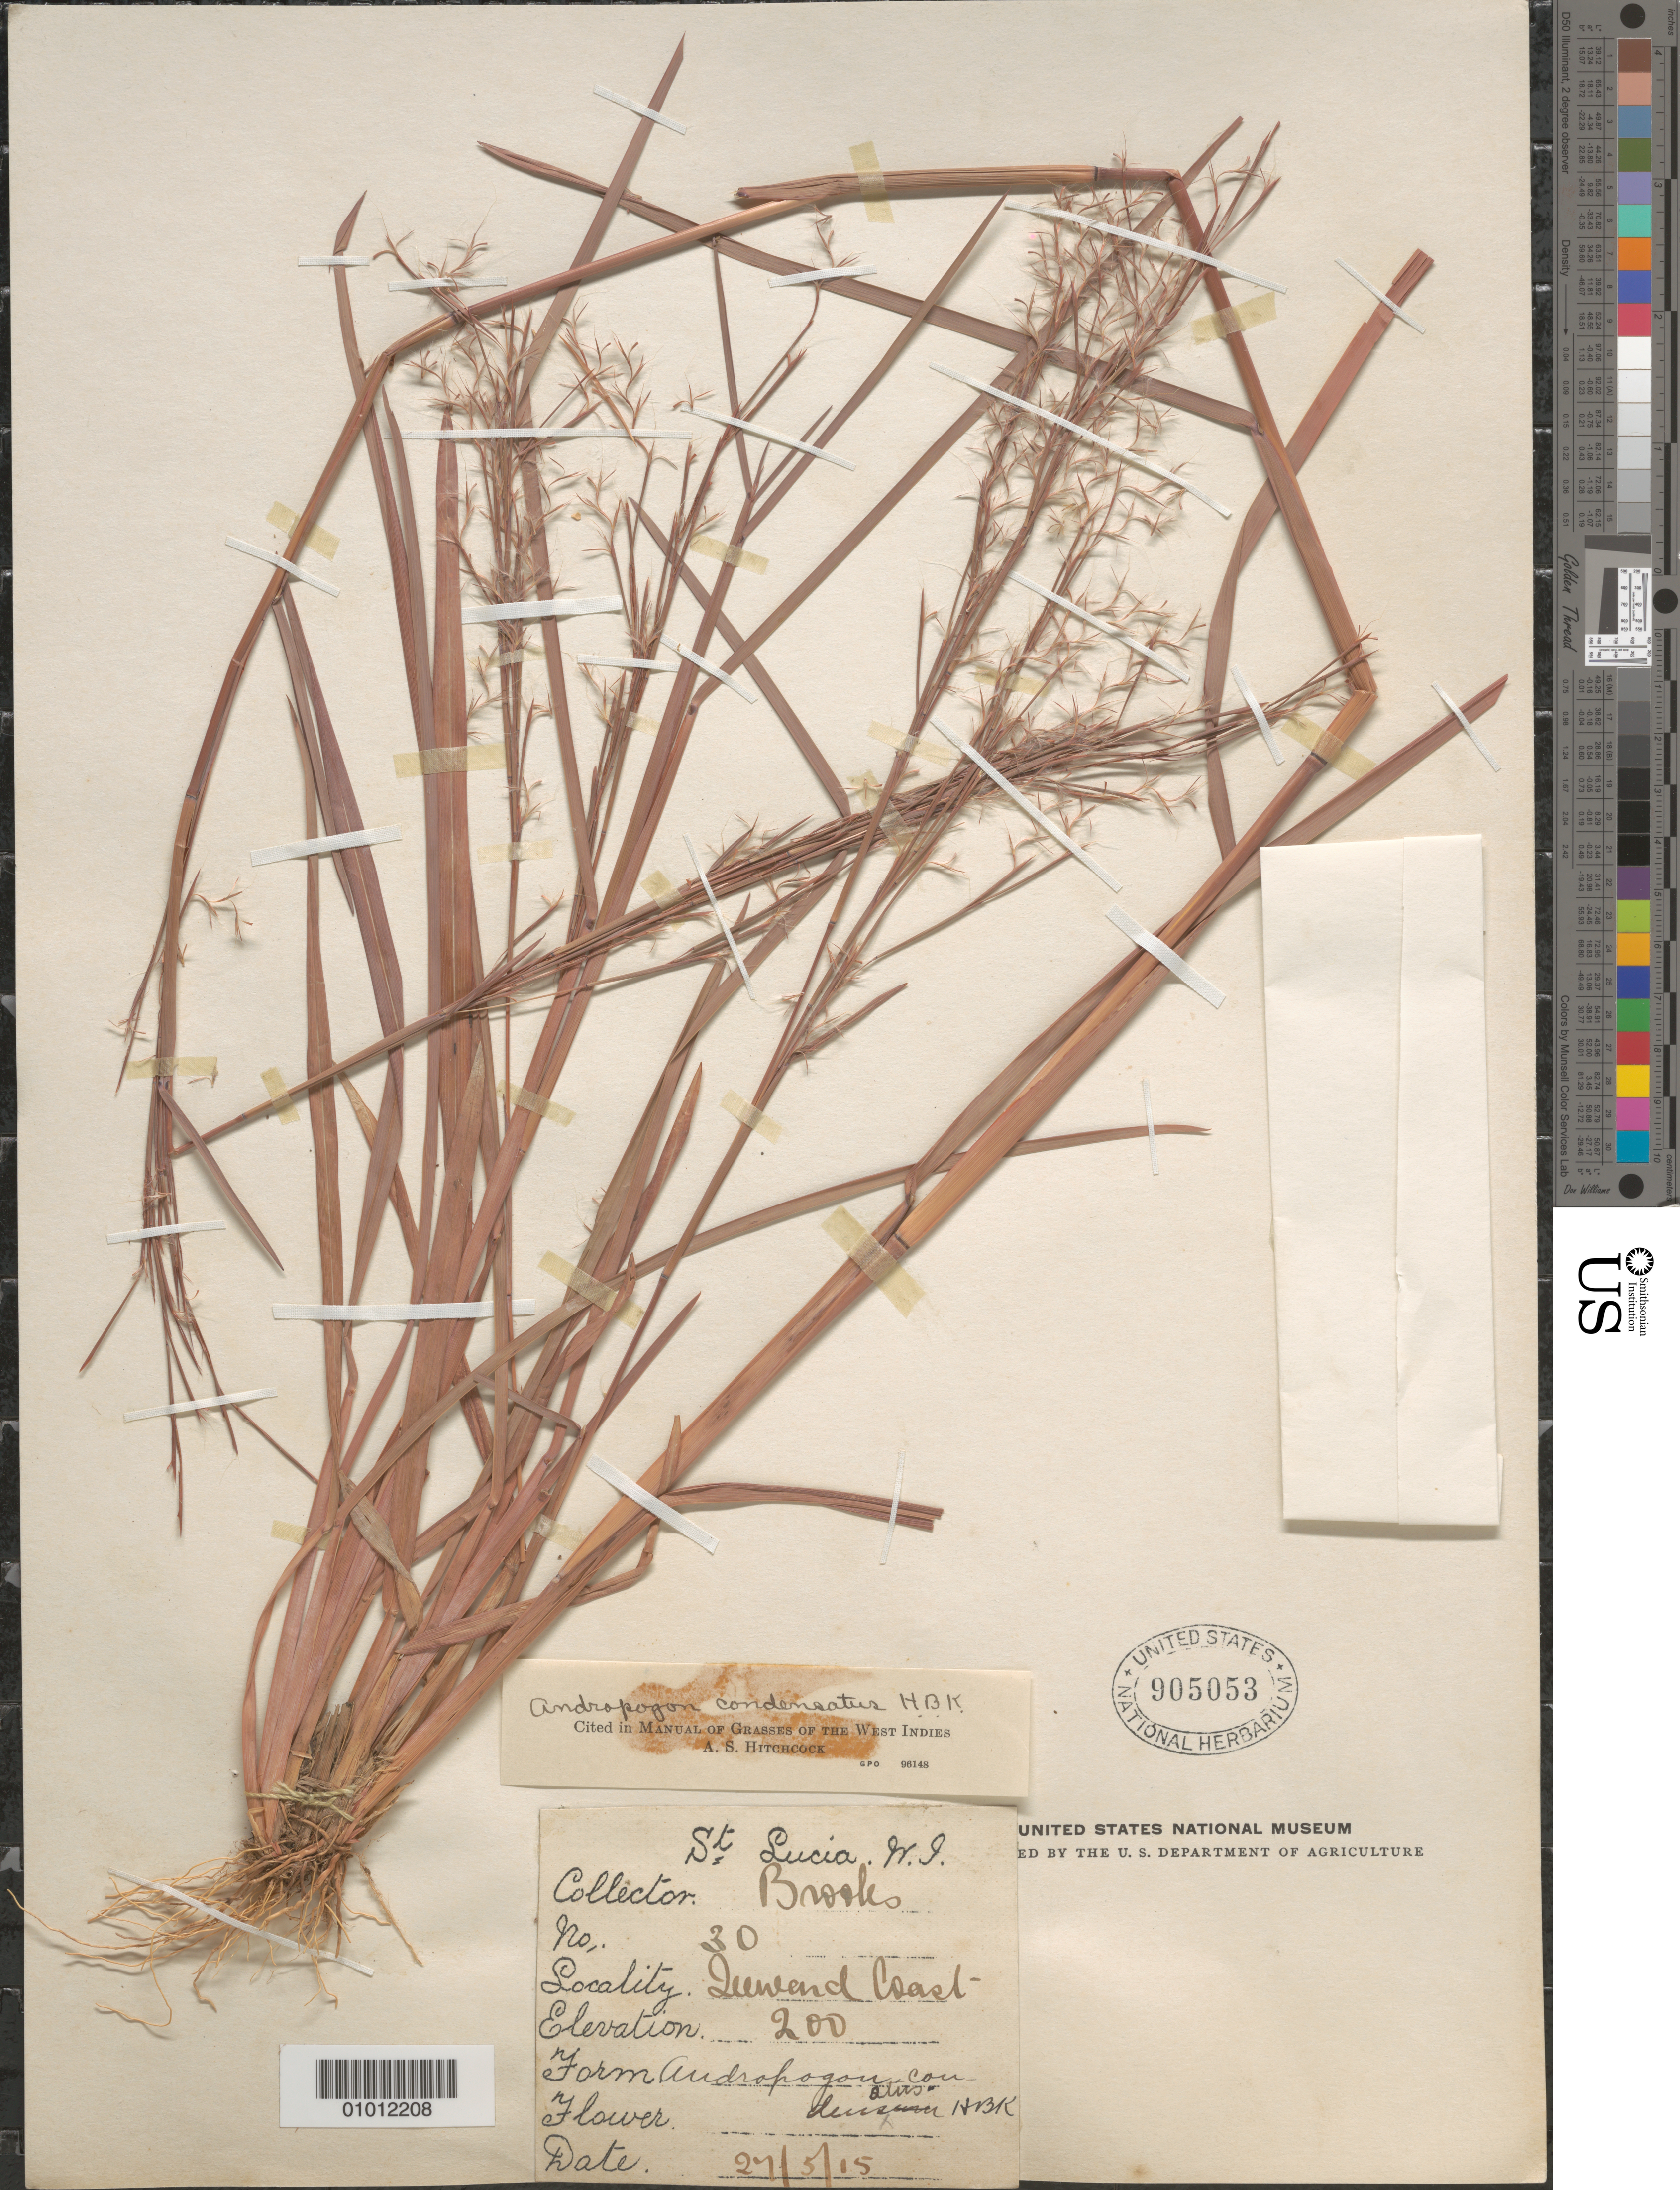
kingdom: Plantae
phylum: Tracheophyta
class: Liliopsida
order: Poales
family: Poaceae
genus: Schizachyrium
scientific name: Schizachyrium condensatum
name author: (Kunth) Nees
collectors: B. Brooks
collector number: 30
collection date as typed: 24 May 1915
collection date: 1915-05-24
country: St. Lucia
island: St. Lucia I.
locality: Lunland [sp] coast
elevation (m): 200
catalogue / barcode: US 905053